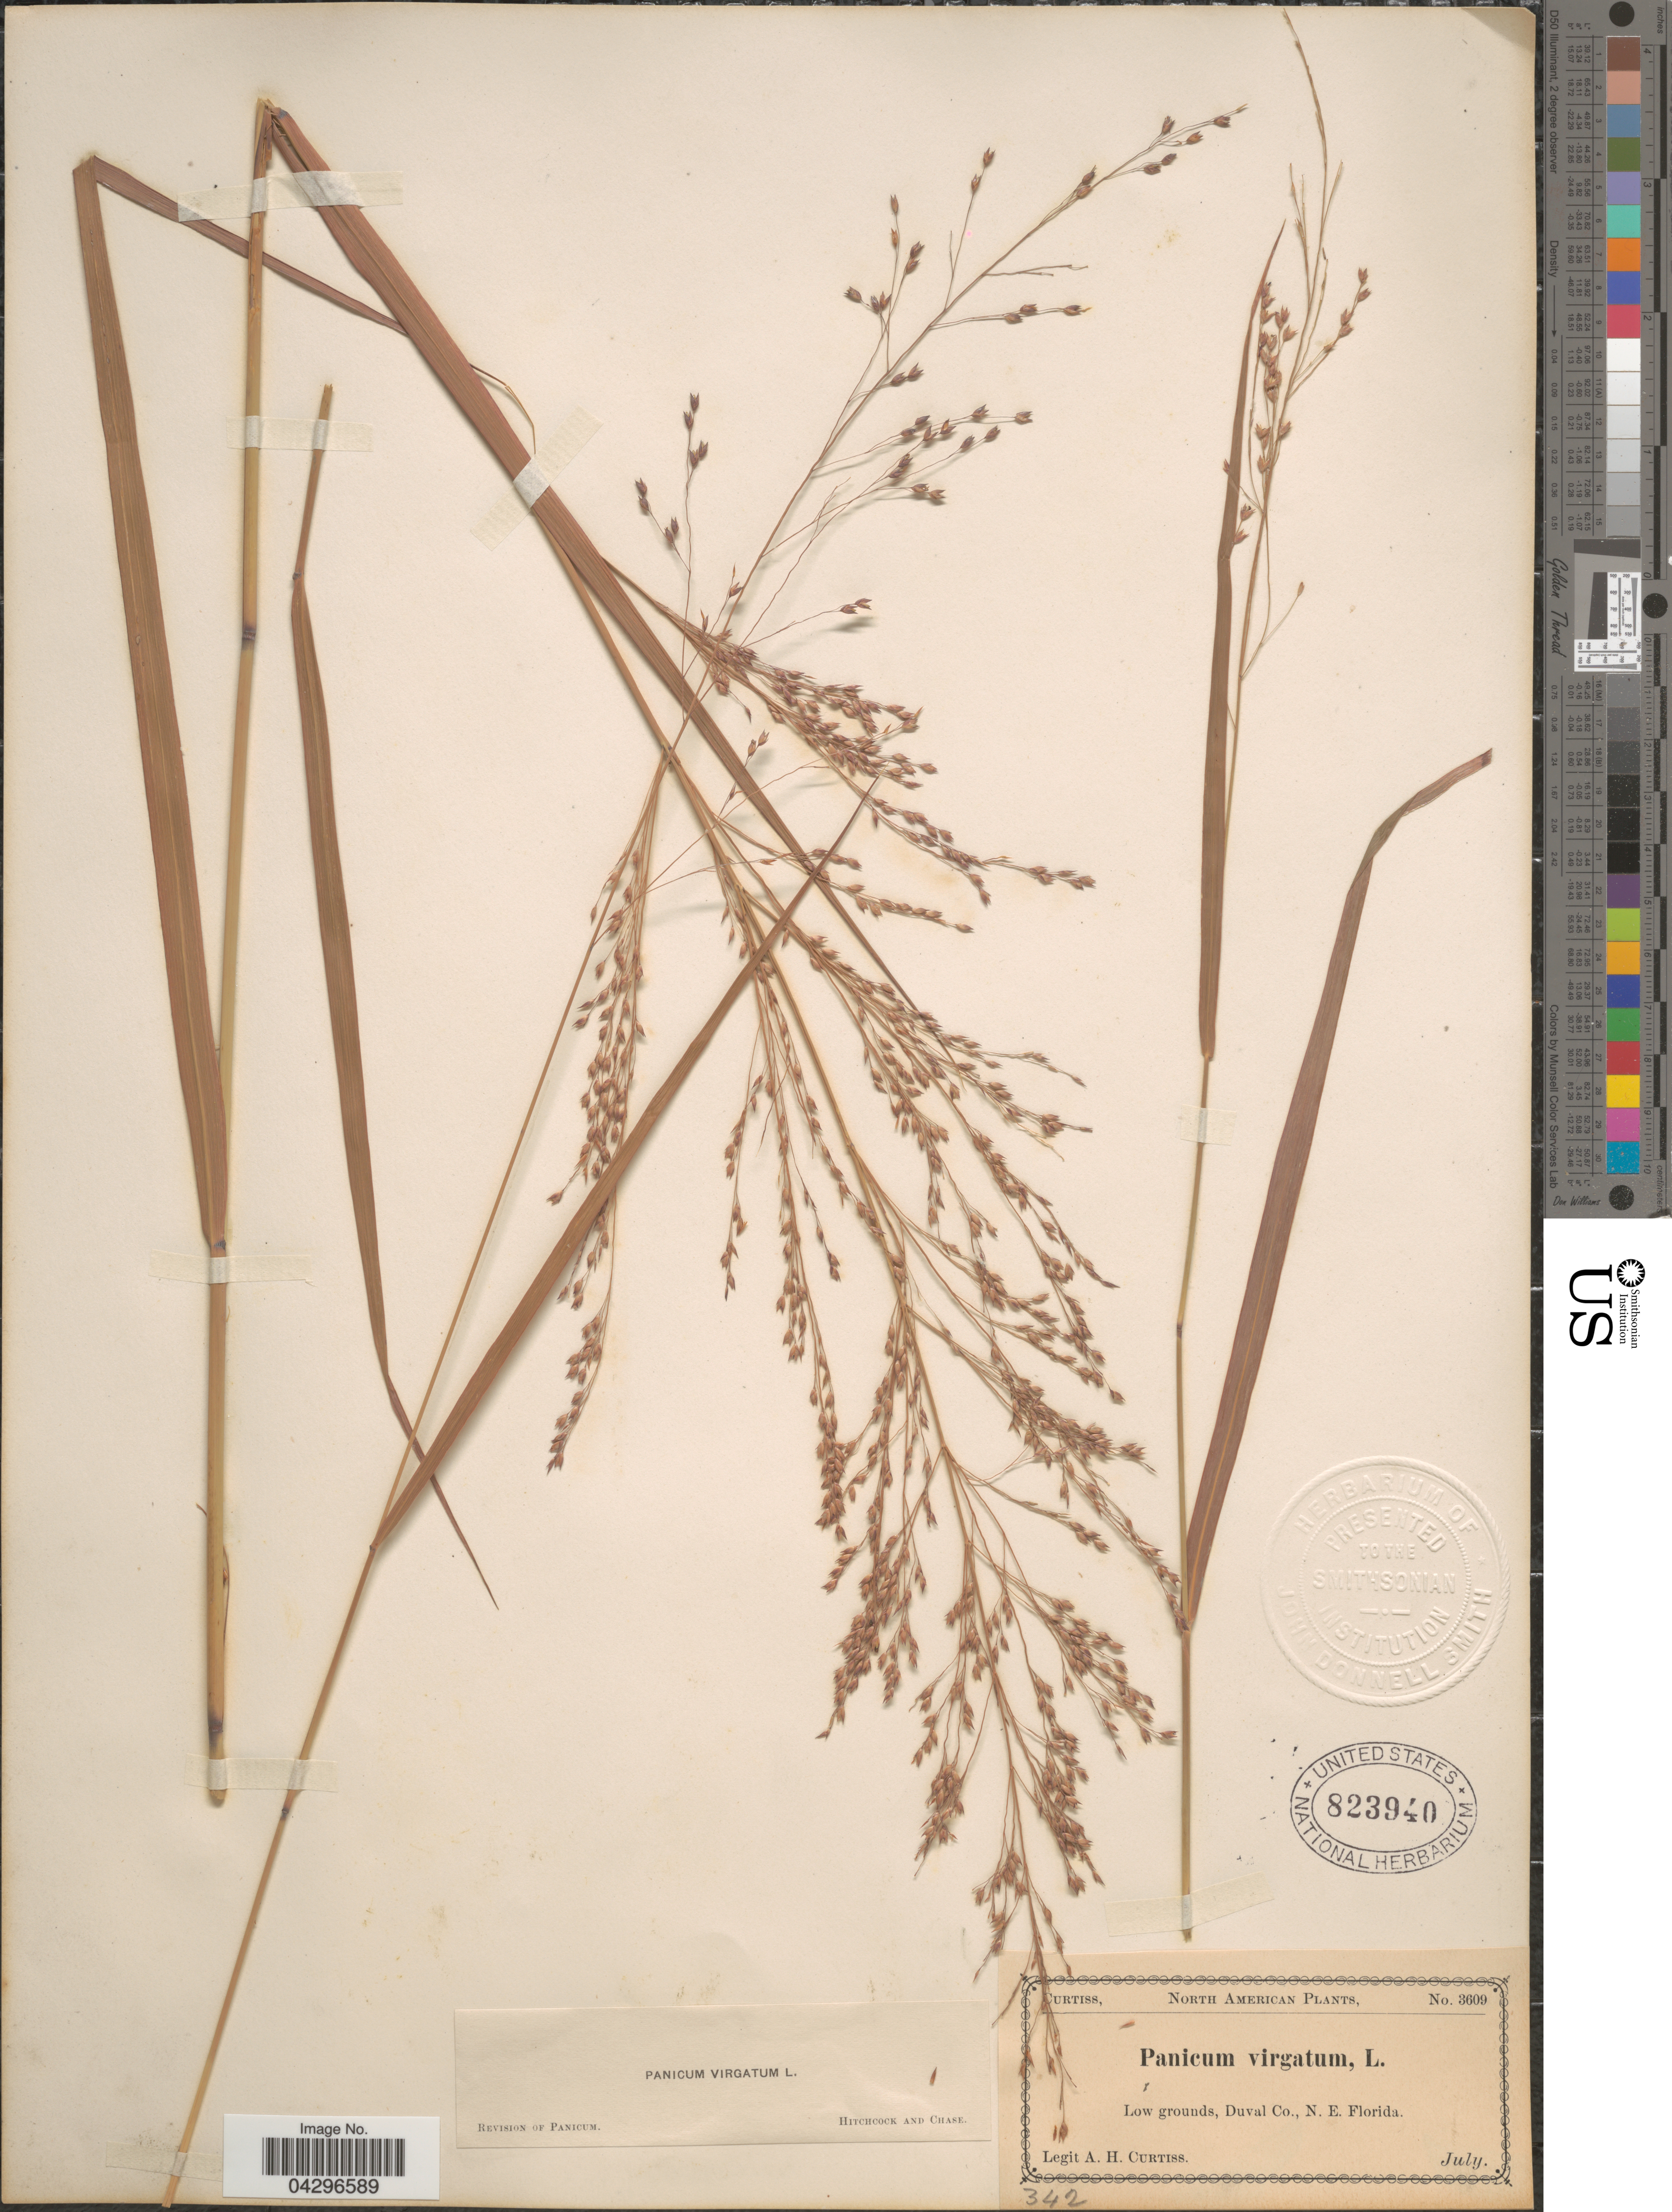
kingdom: Plantae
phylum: Tracheophyta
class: Liliopsida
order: Poales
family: Poaceae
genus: Panicum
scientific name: Panicum virgatum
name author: L.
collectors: A. H. Curtiss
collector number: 3609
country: United States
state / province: Florida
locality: Low grounds, Duval Co., N.E. Florida.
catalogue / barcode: US 823940